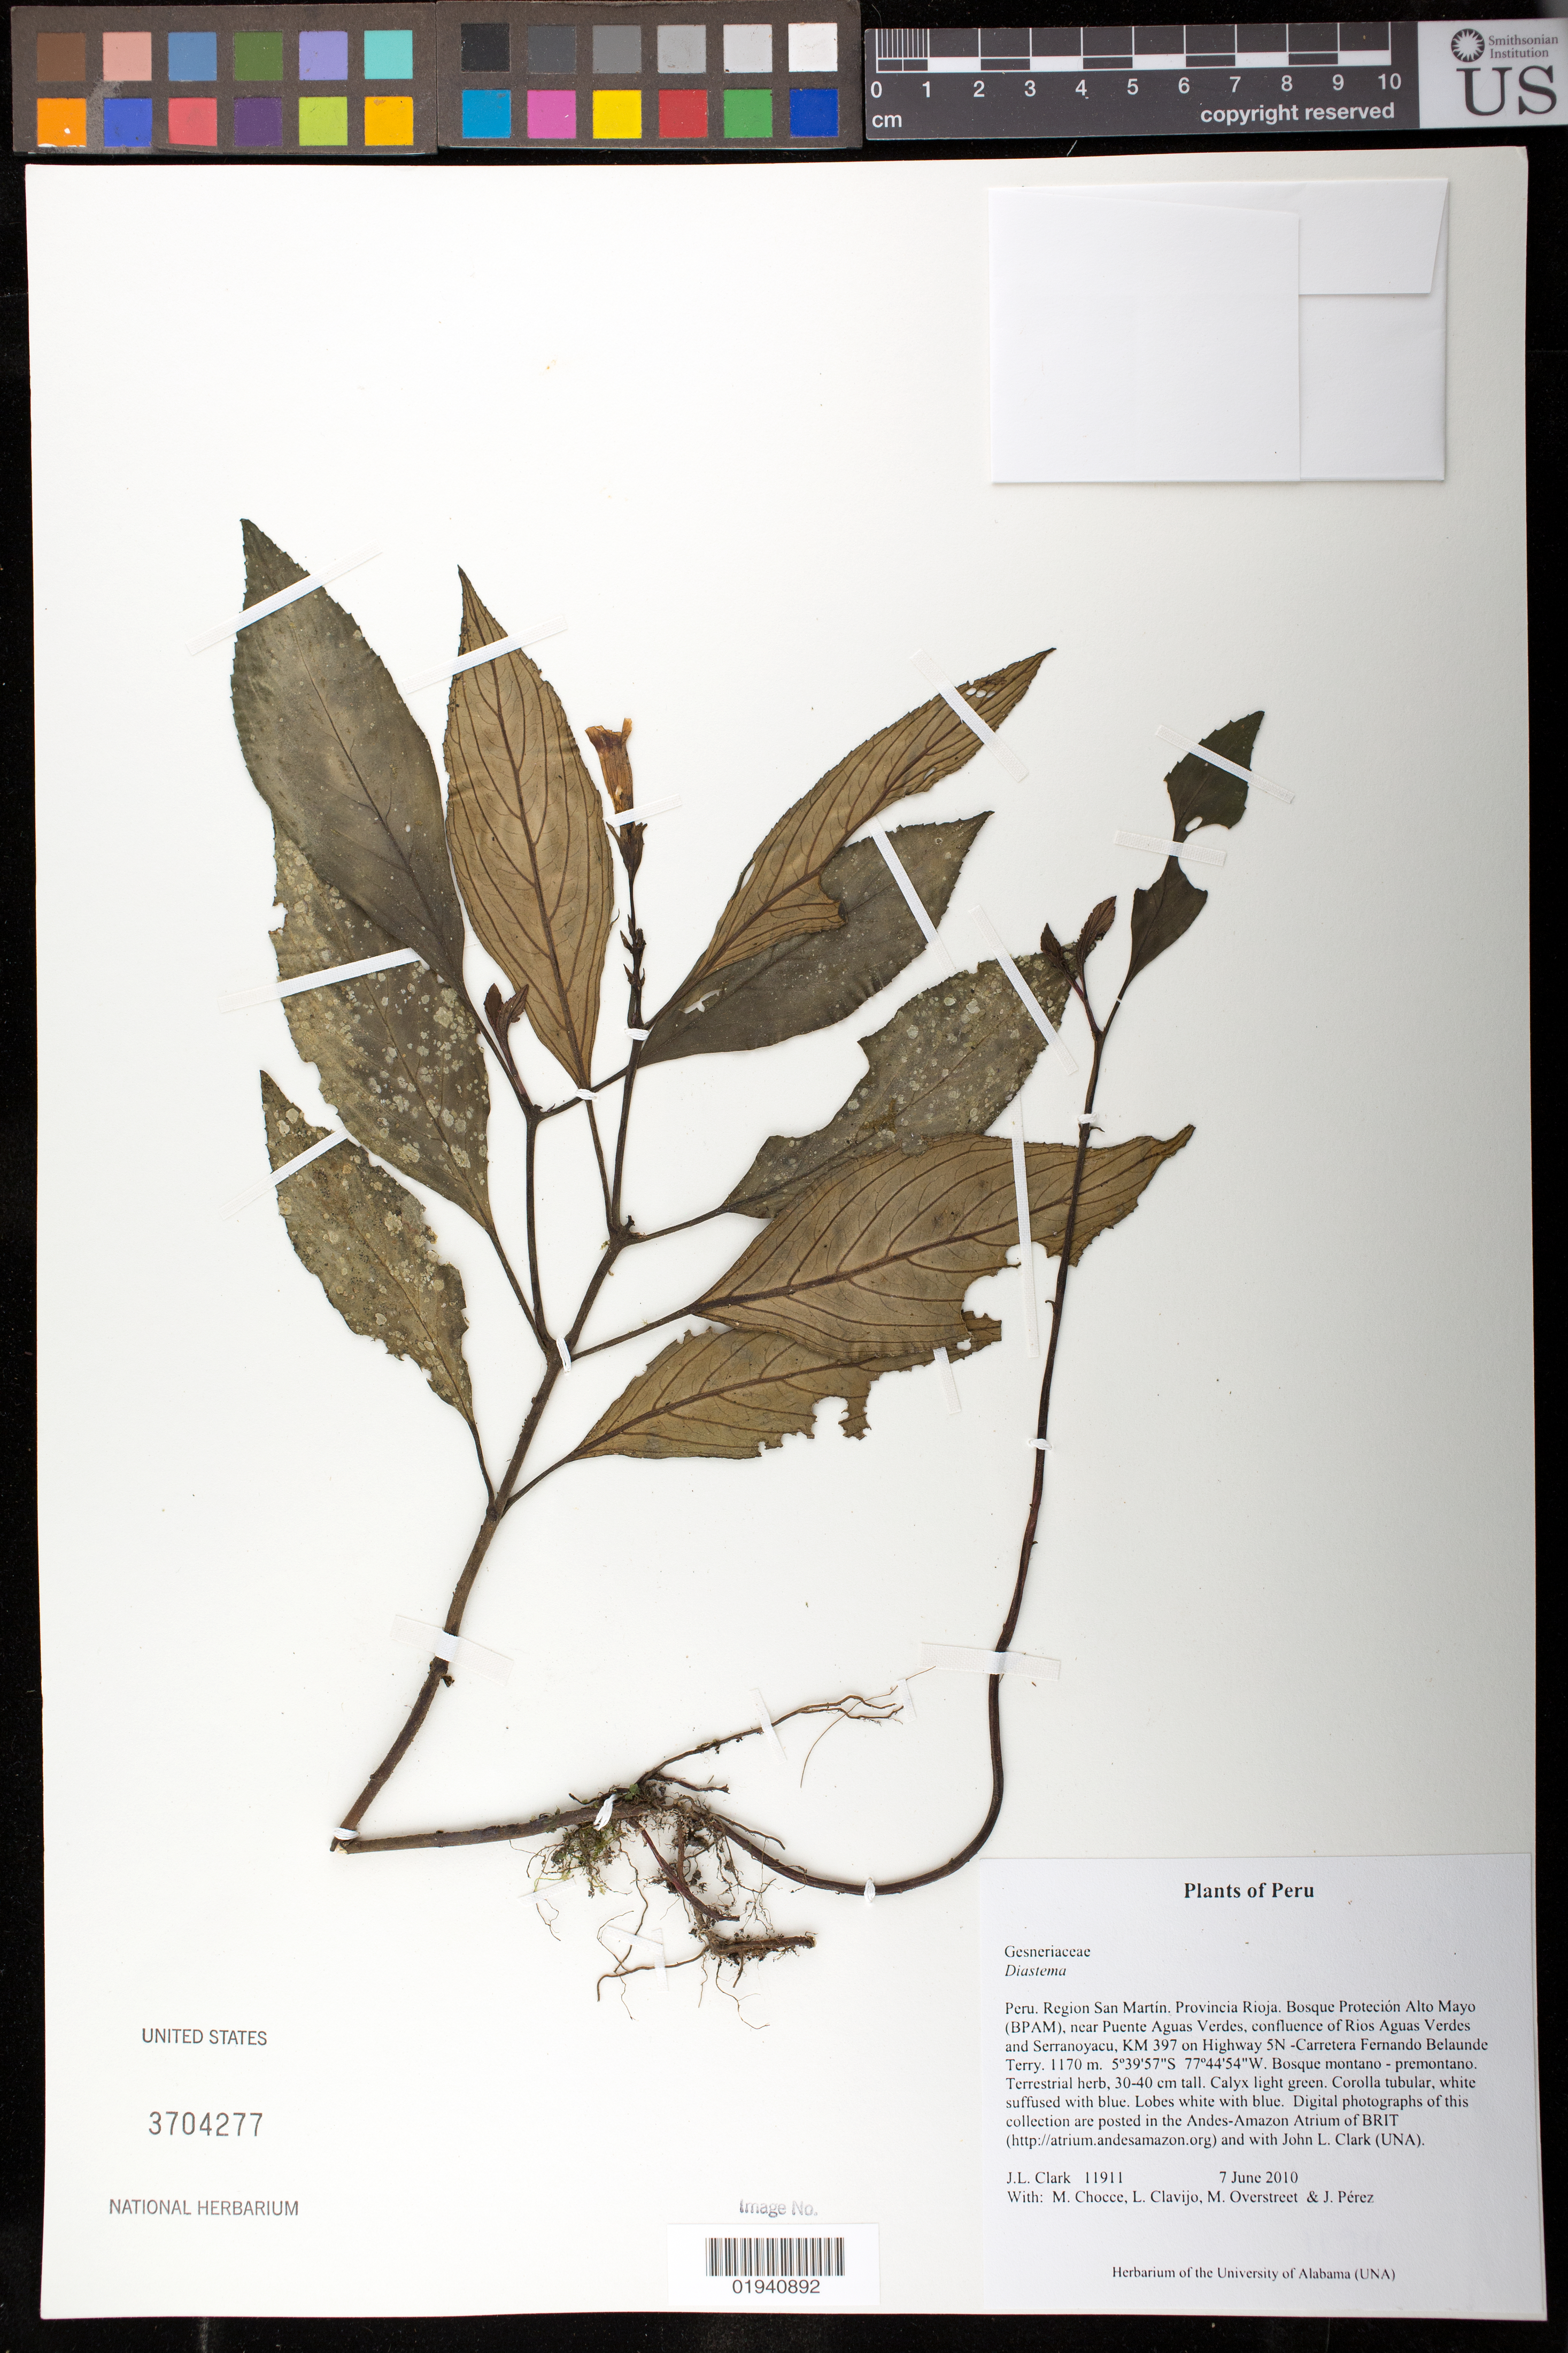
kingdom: Plantae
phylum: Tracheophyta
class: Magnoliopsida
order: Lamiales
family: Gesneriaceae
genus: Diastema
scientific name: Diastema scabrum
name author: (Poepp.) Benth. ex Walp.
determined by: Skog, Laurence E.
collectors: J. L. Clark, M. Chocce, L. Clavijo, M. Overstreet & J. Perez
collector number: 11911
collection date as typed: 07 Jun 2010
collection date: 2010-06-07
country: Peru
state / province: San Martín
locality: Provincia Rioja. Bosque Protecion Alto Mayo (BPAM), near Puente Aguas Verdes, confluence of Rios Aguas Verdes and Serranoyacu, KM 397 on Highway 5N-Carretera Fernando Belaunde Terry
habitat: Bosque montano- premontano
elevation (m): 1170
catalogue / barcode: US 3704277